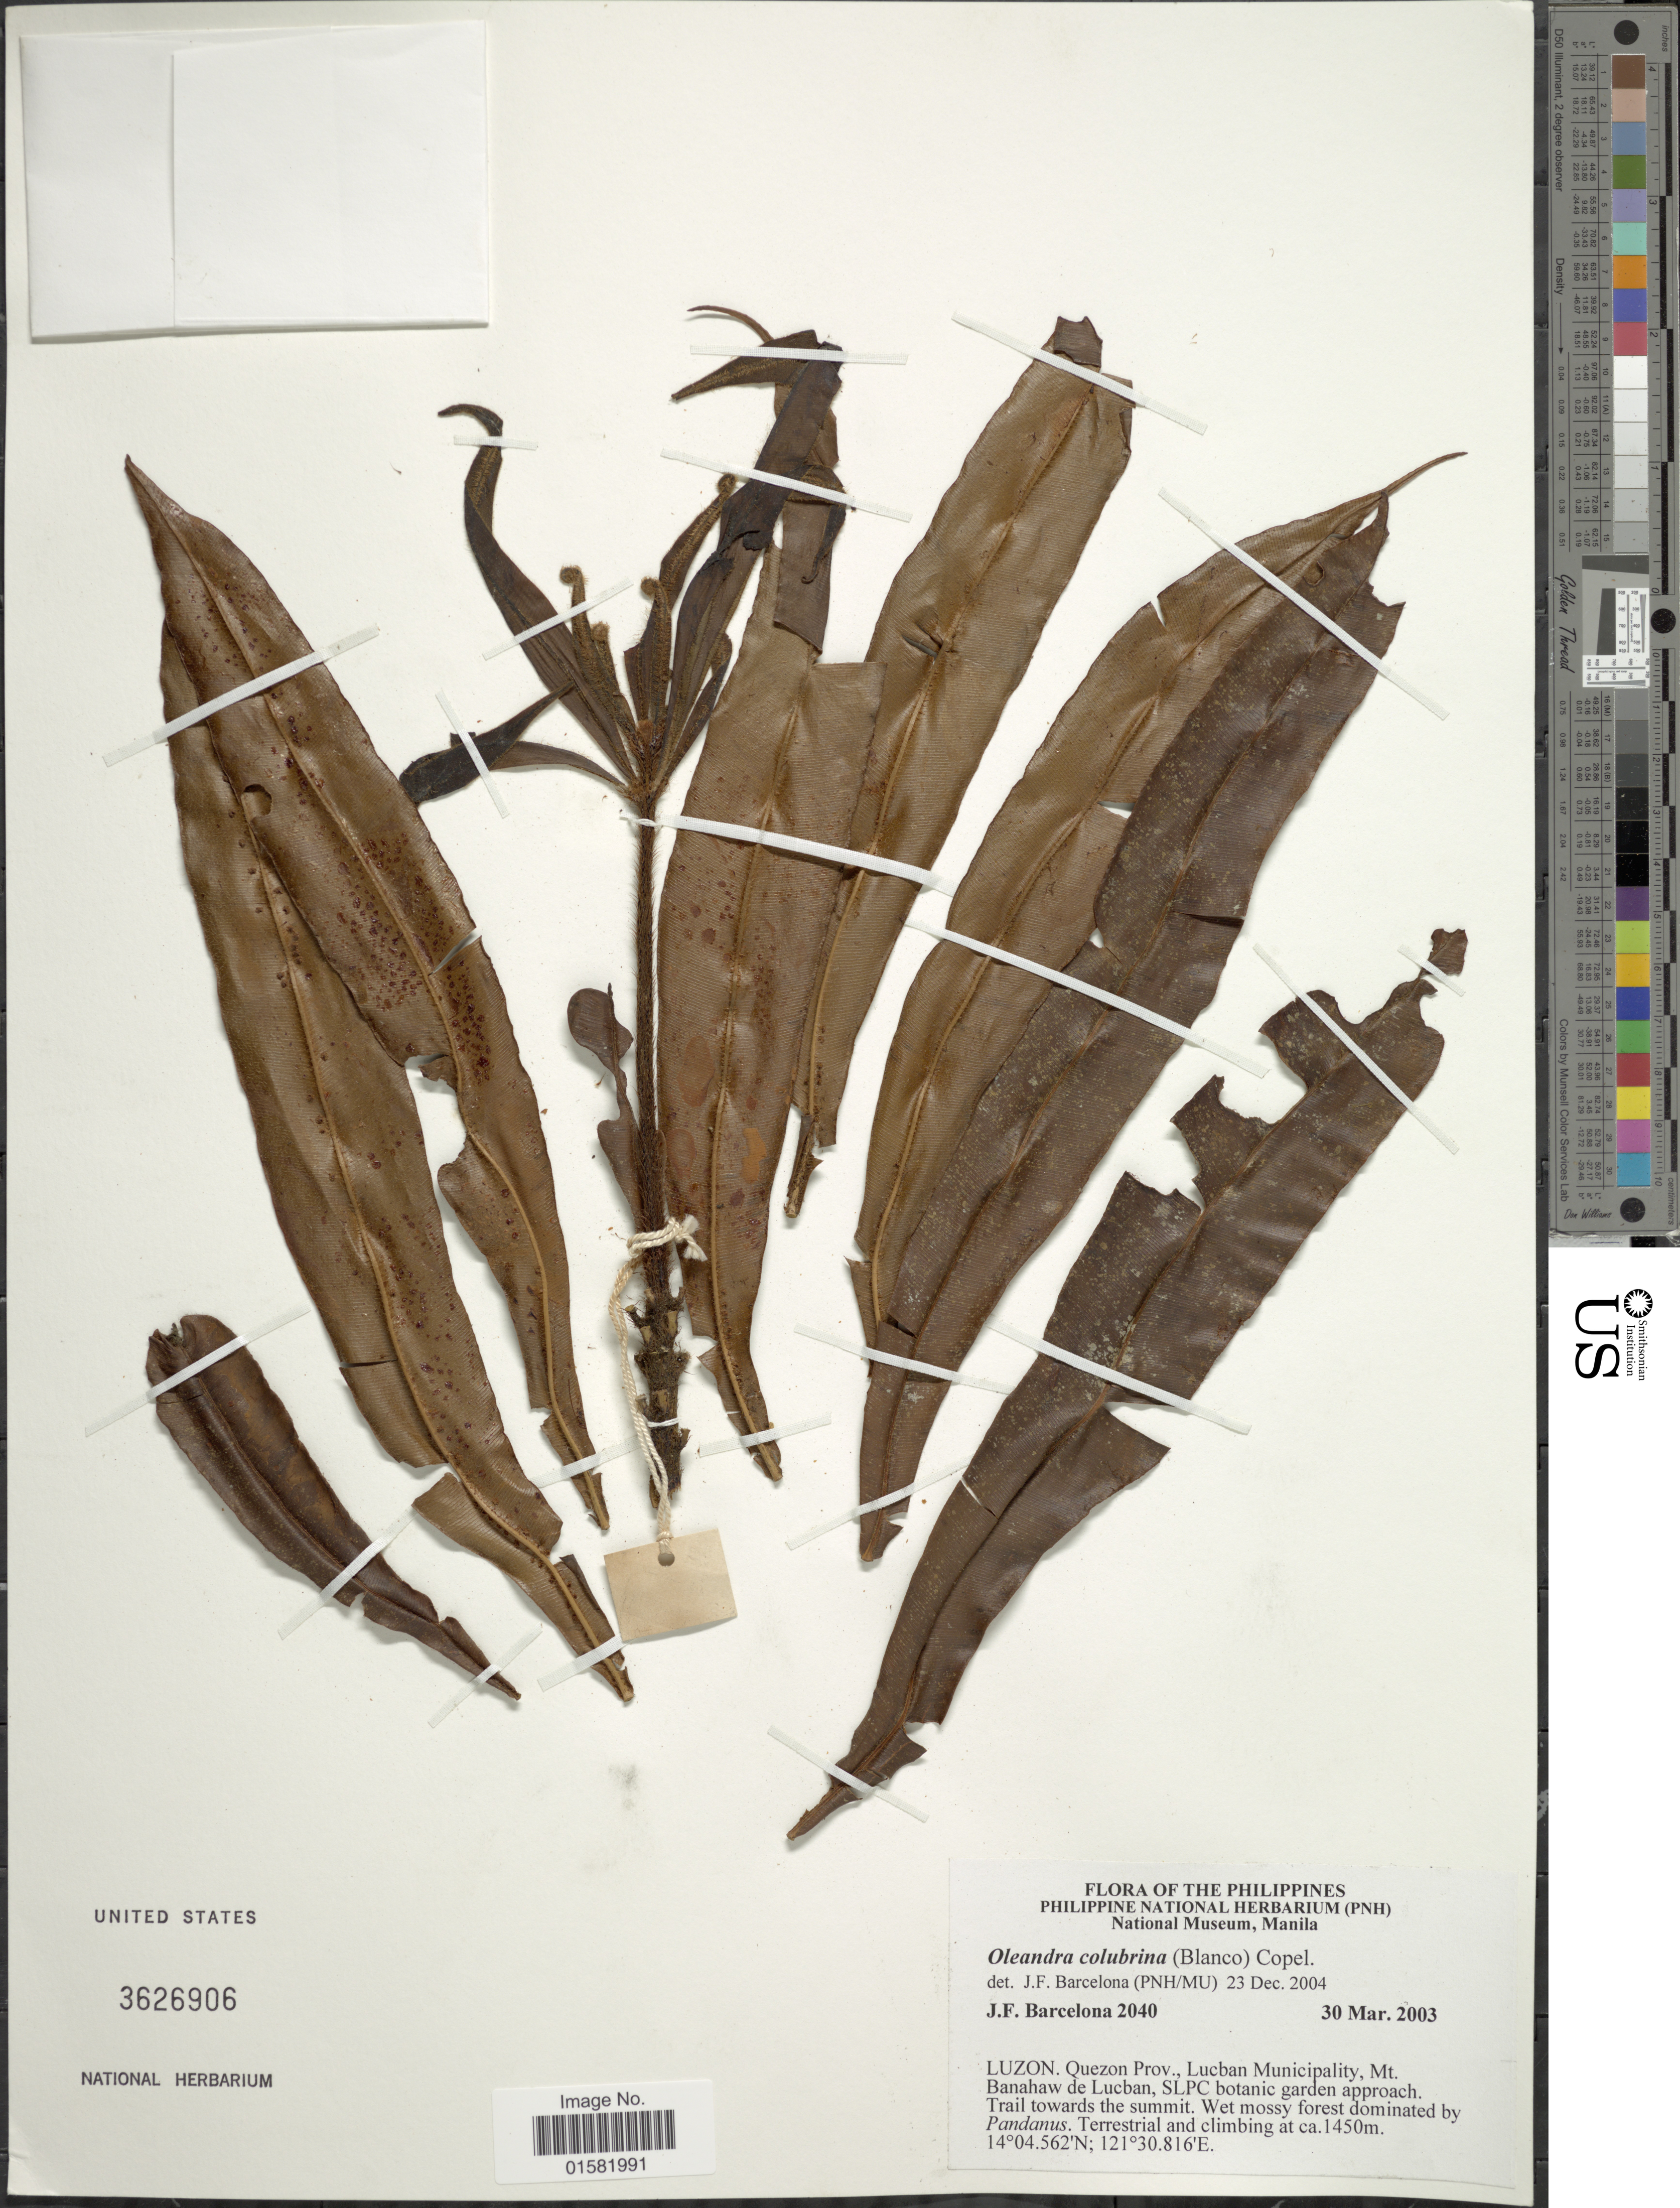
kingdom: Plantae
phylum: Tracheophyta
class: Polypodiopsida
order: Polypodiales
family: Oleandraceae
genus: Oleandra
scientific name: Oleandra colubrina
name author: (Blanco) Copel.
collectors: J. F. Barcelona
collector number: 2040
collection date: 2003-03-30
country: Philippines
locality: The Philippines, Luzon, Quezon Prov. Lucban Municipality, Mt. Banahaw de Lucban, SLPC botanic garden approach. Trail towards the summit.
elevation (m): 1450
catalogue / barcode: US 3626906